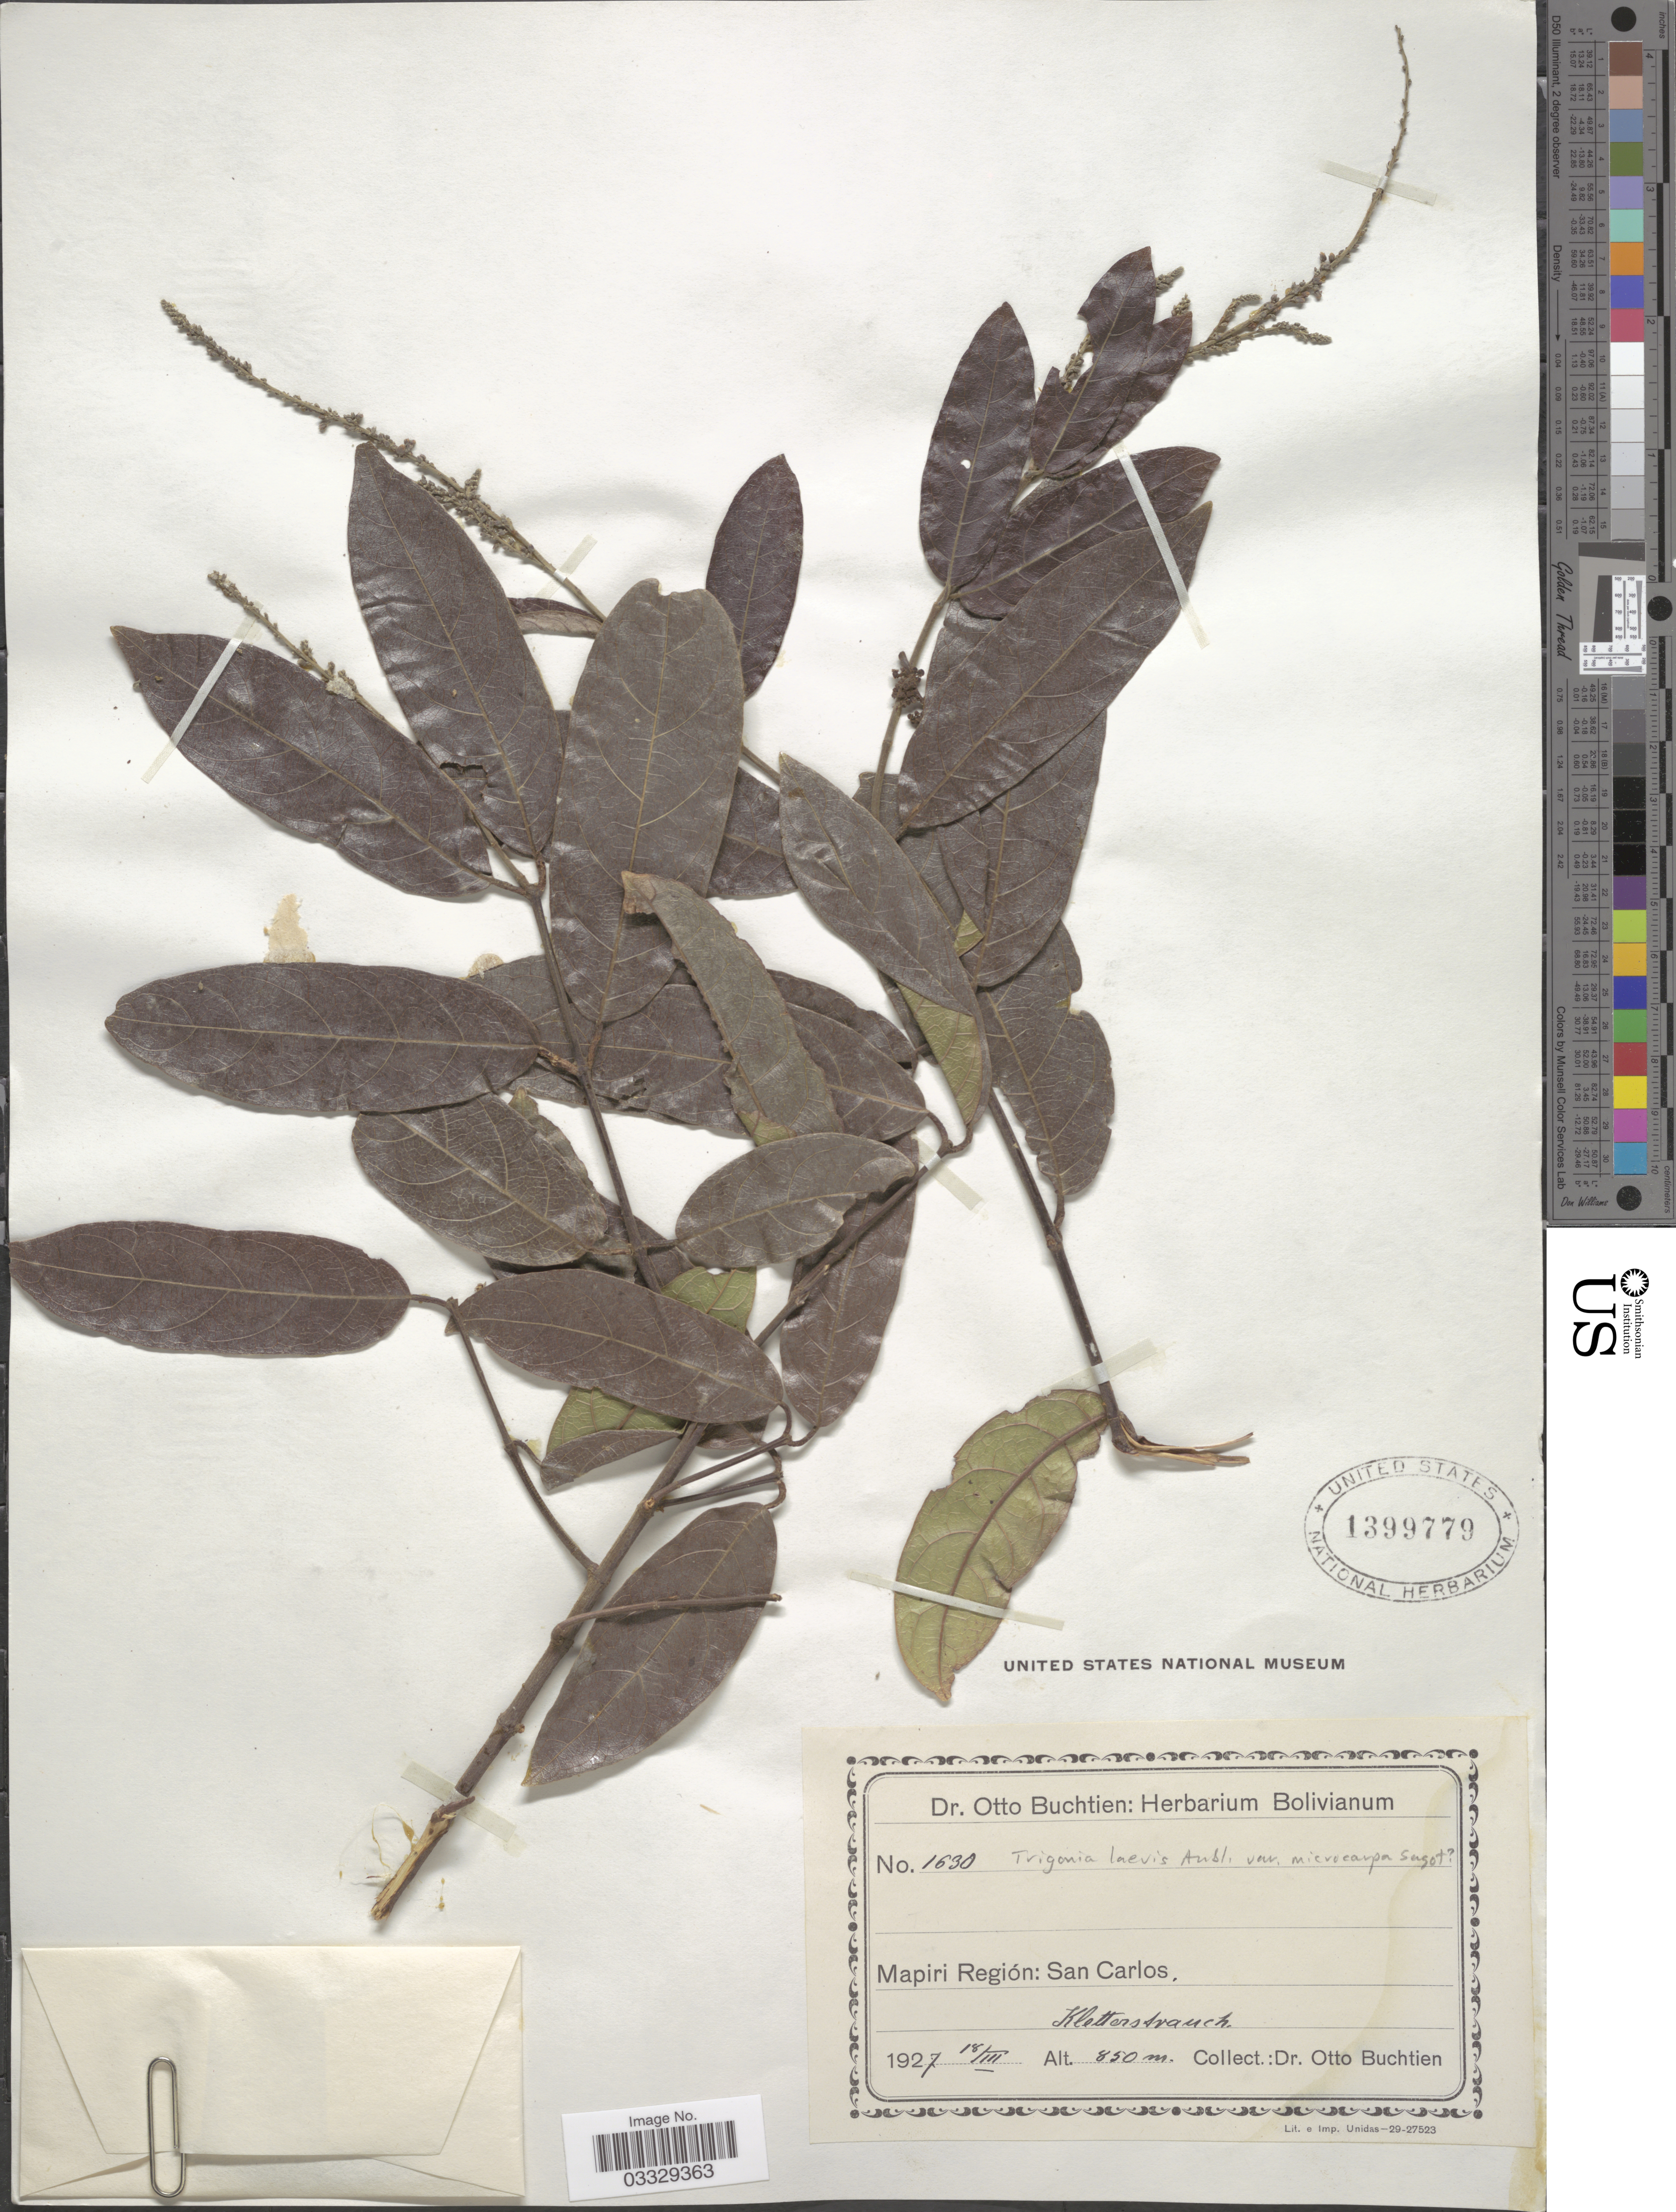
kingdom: Plantae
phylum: Tracheophyta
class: Magnoliopsida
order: Malpighiales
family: Trigoniaceae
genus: Trigonia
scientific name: Trigonia laevis var. microcarpa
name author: (Sagot ex Warm.) Sagot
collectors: O. Buchtien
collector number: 1630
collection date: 1927-03-18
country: Bolivia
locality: Mapiri Región: San Carlos.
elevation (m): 850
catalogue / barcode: US 1399779